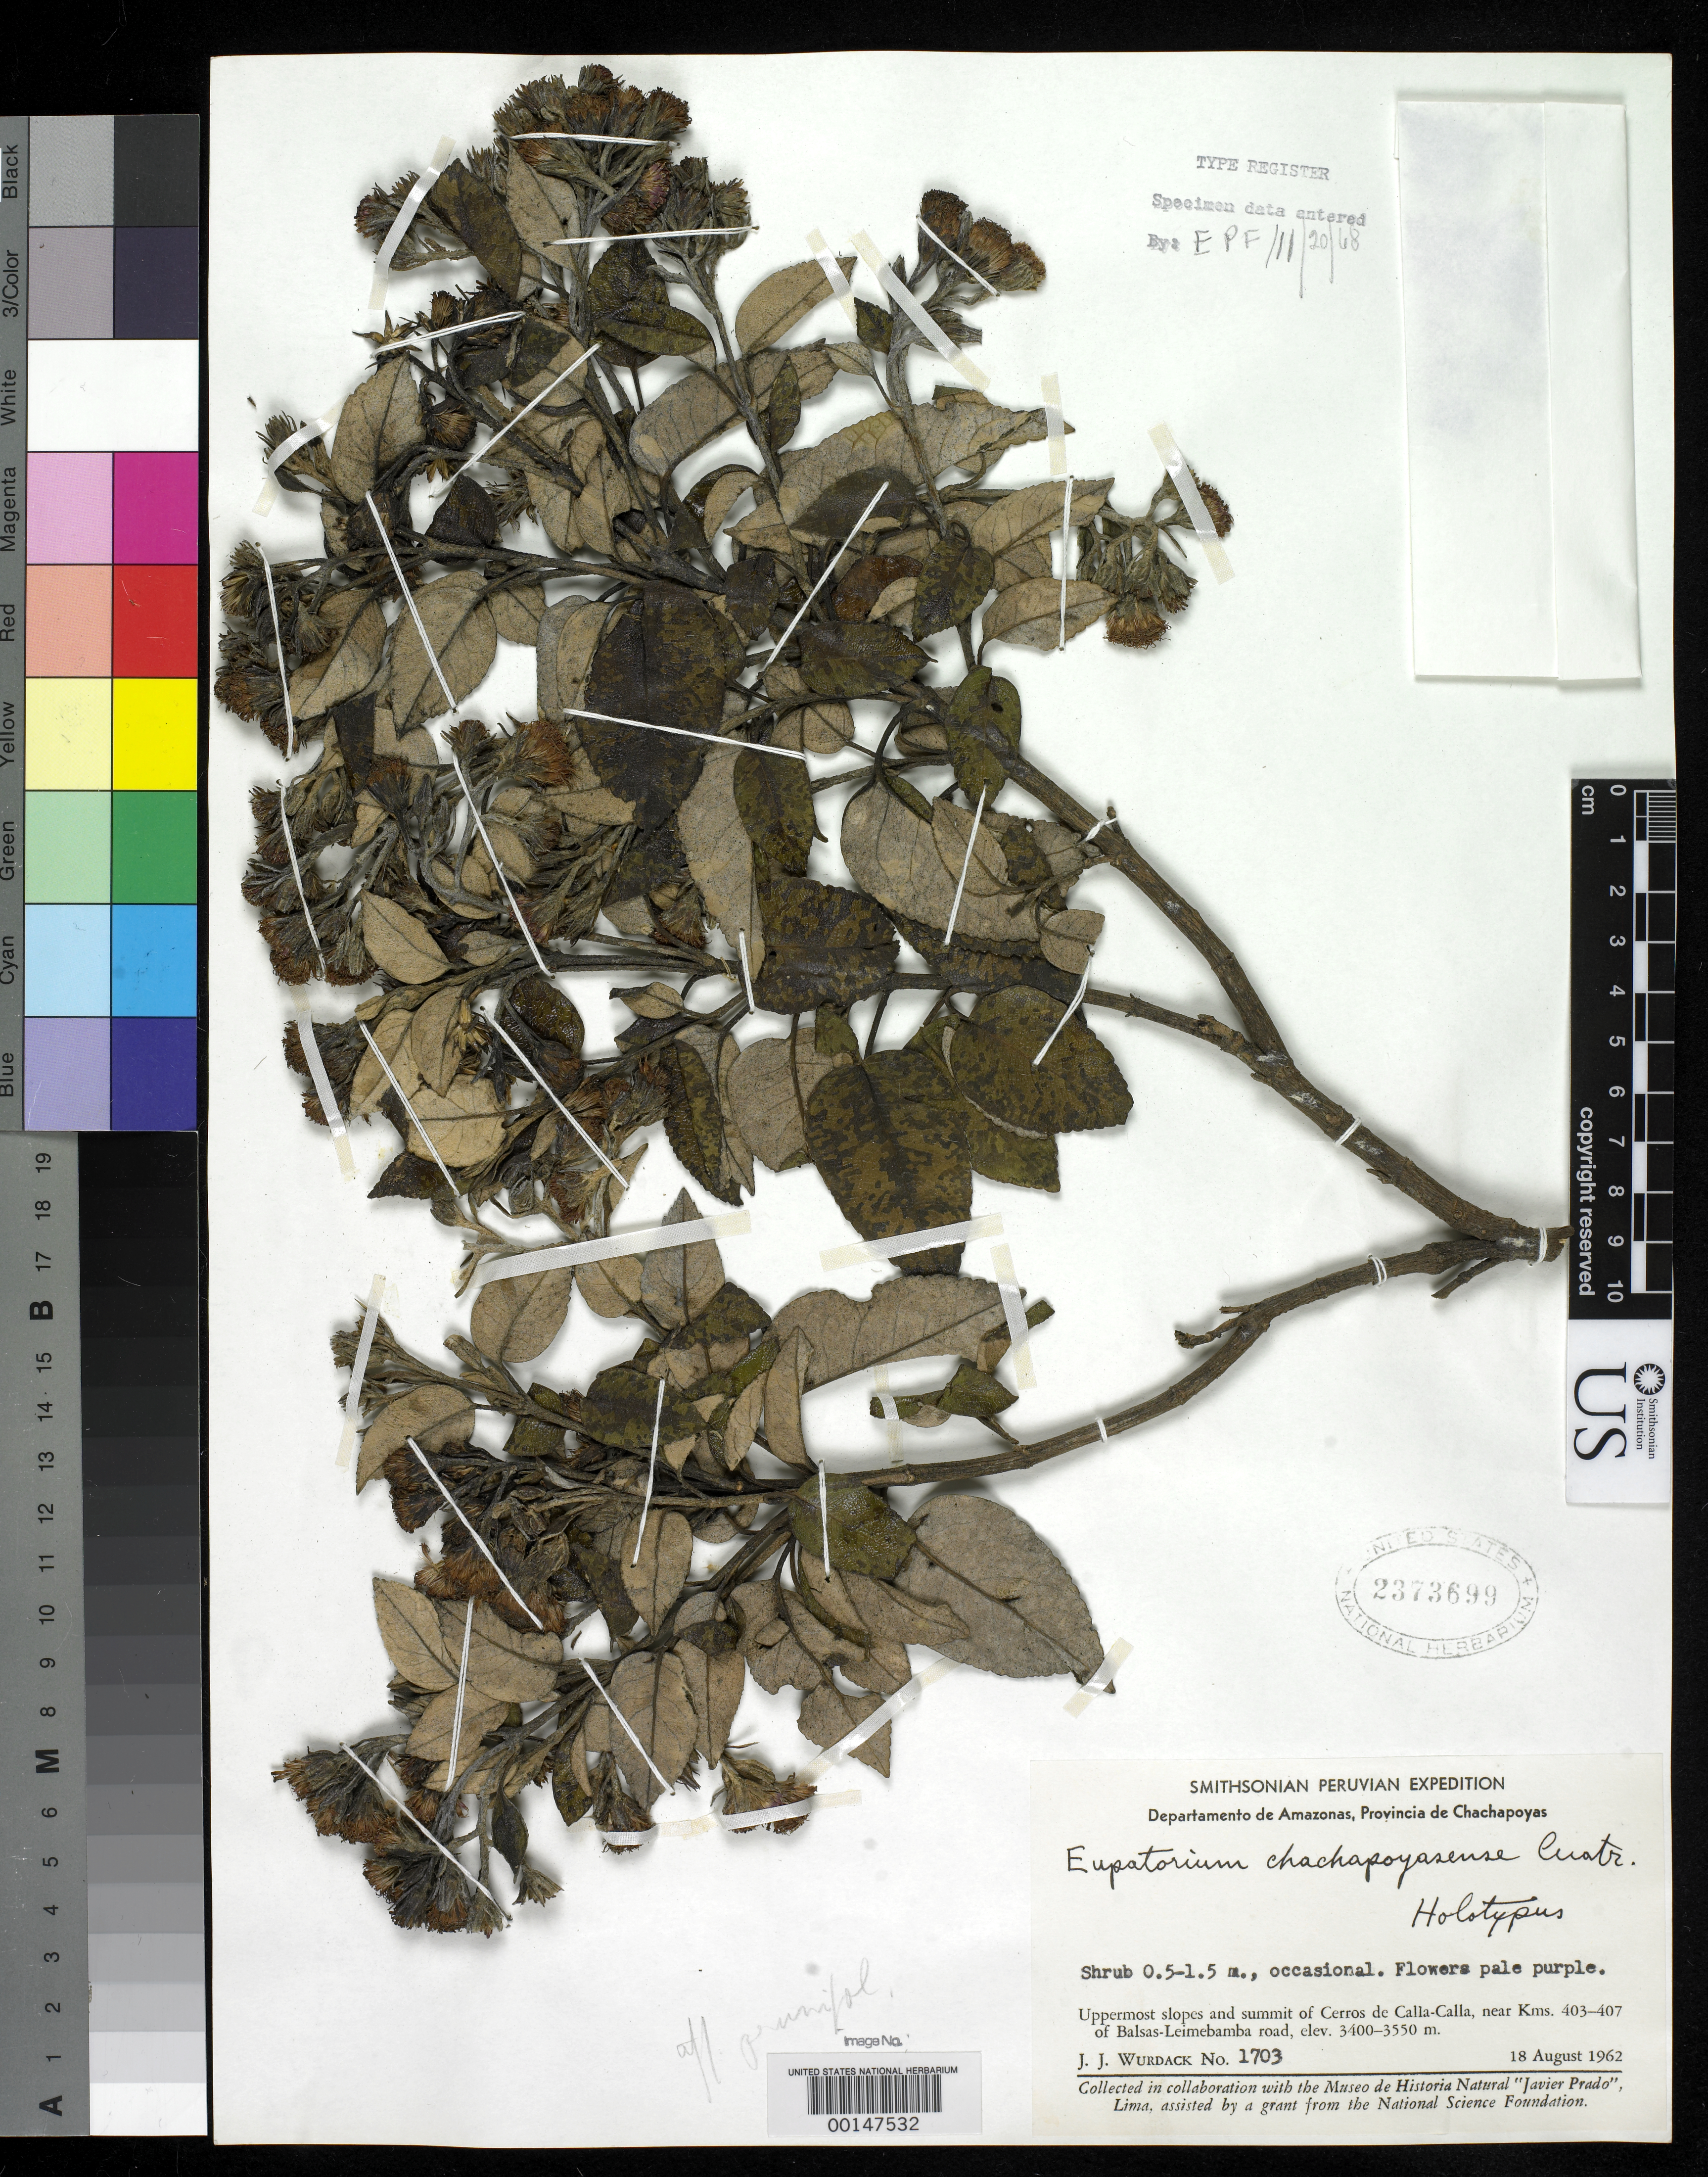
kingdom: Plantae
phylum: Tracheophyta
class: Magnoliopsida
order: Asterales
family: Asteraceae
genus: Eupatorium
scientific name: Eupatorium chachapoyasense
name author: Cuatrec.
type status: Holotype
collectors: J. J. Wurdack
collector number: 1703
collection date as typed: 18 Aug 1962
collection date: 1962-08-18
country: Peru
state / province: Amazonas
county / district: Chachapoyas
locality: Cerros de Calla-Calla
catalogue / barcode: US 2373699